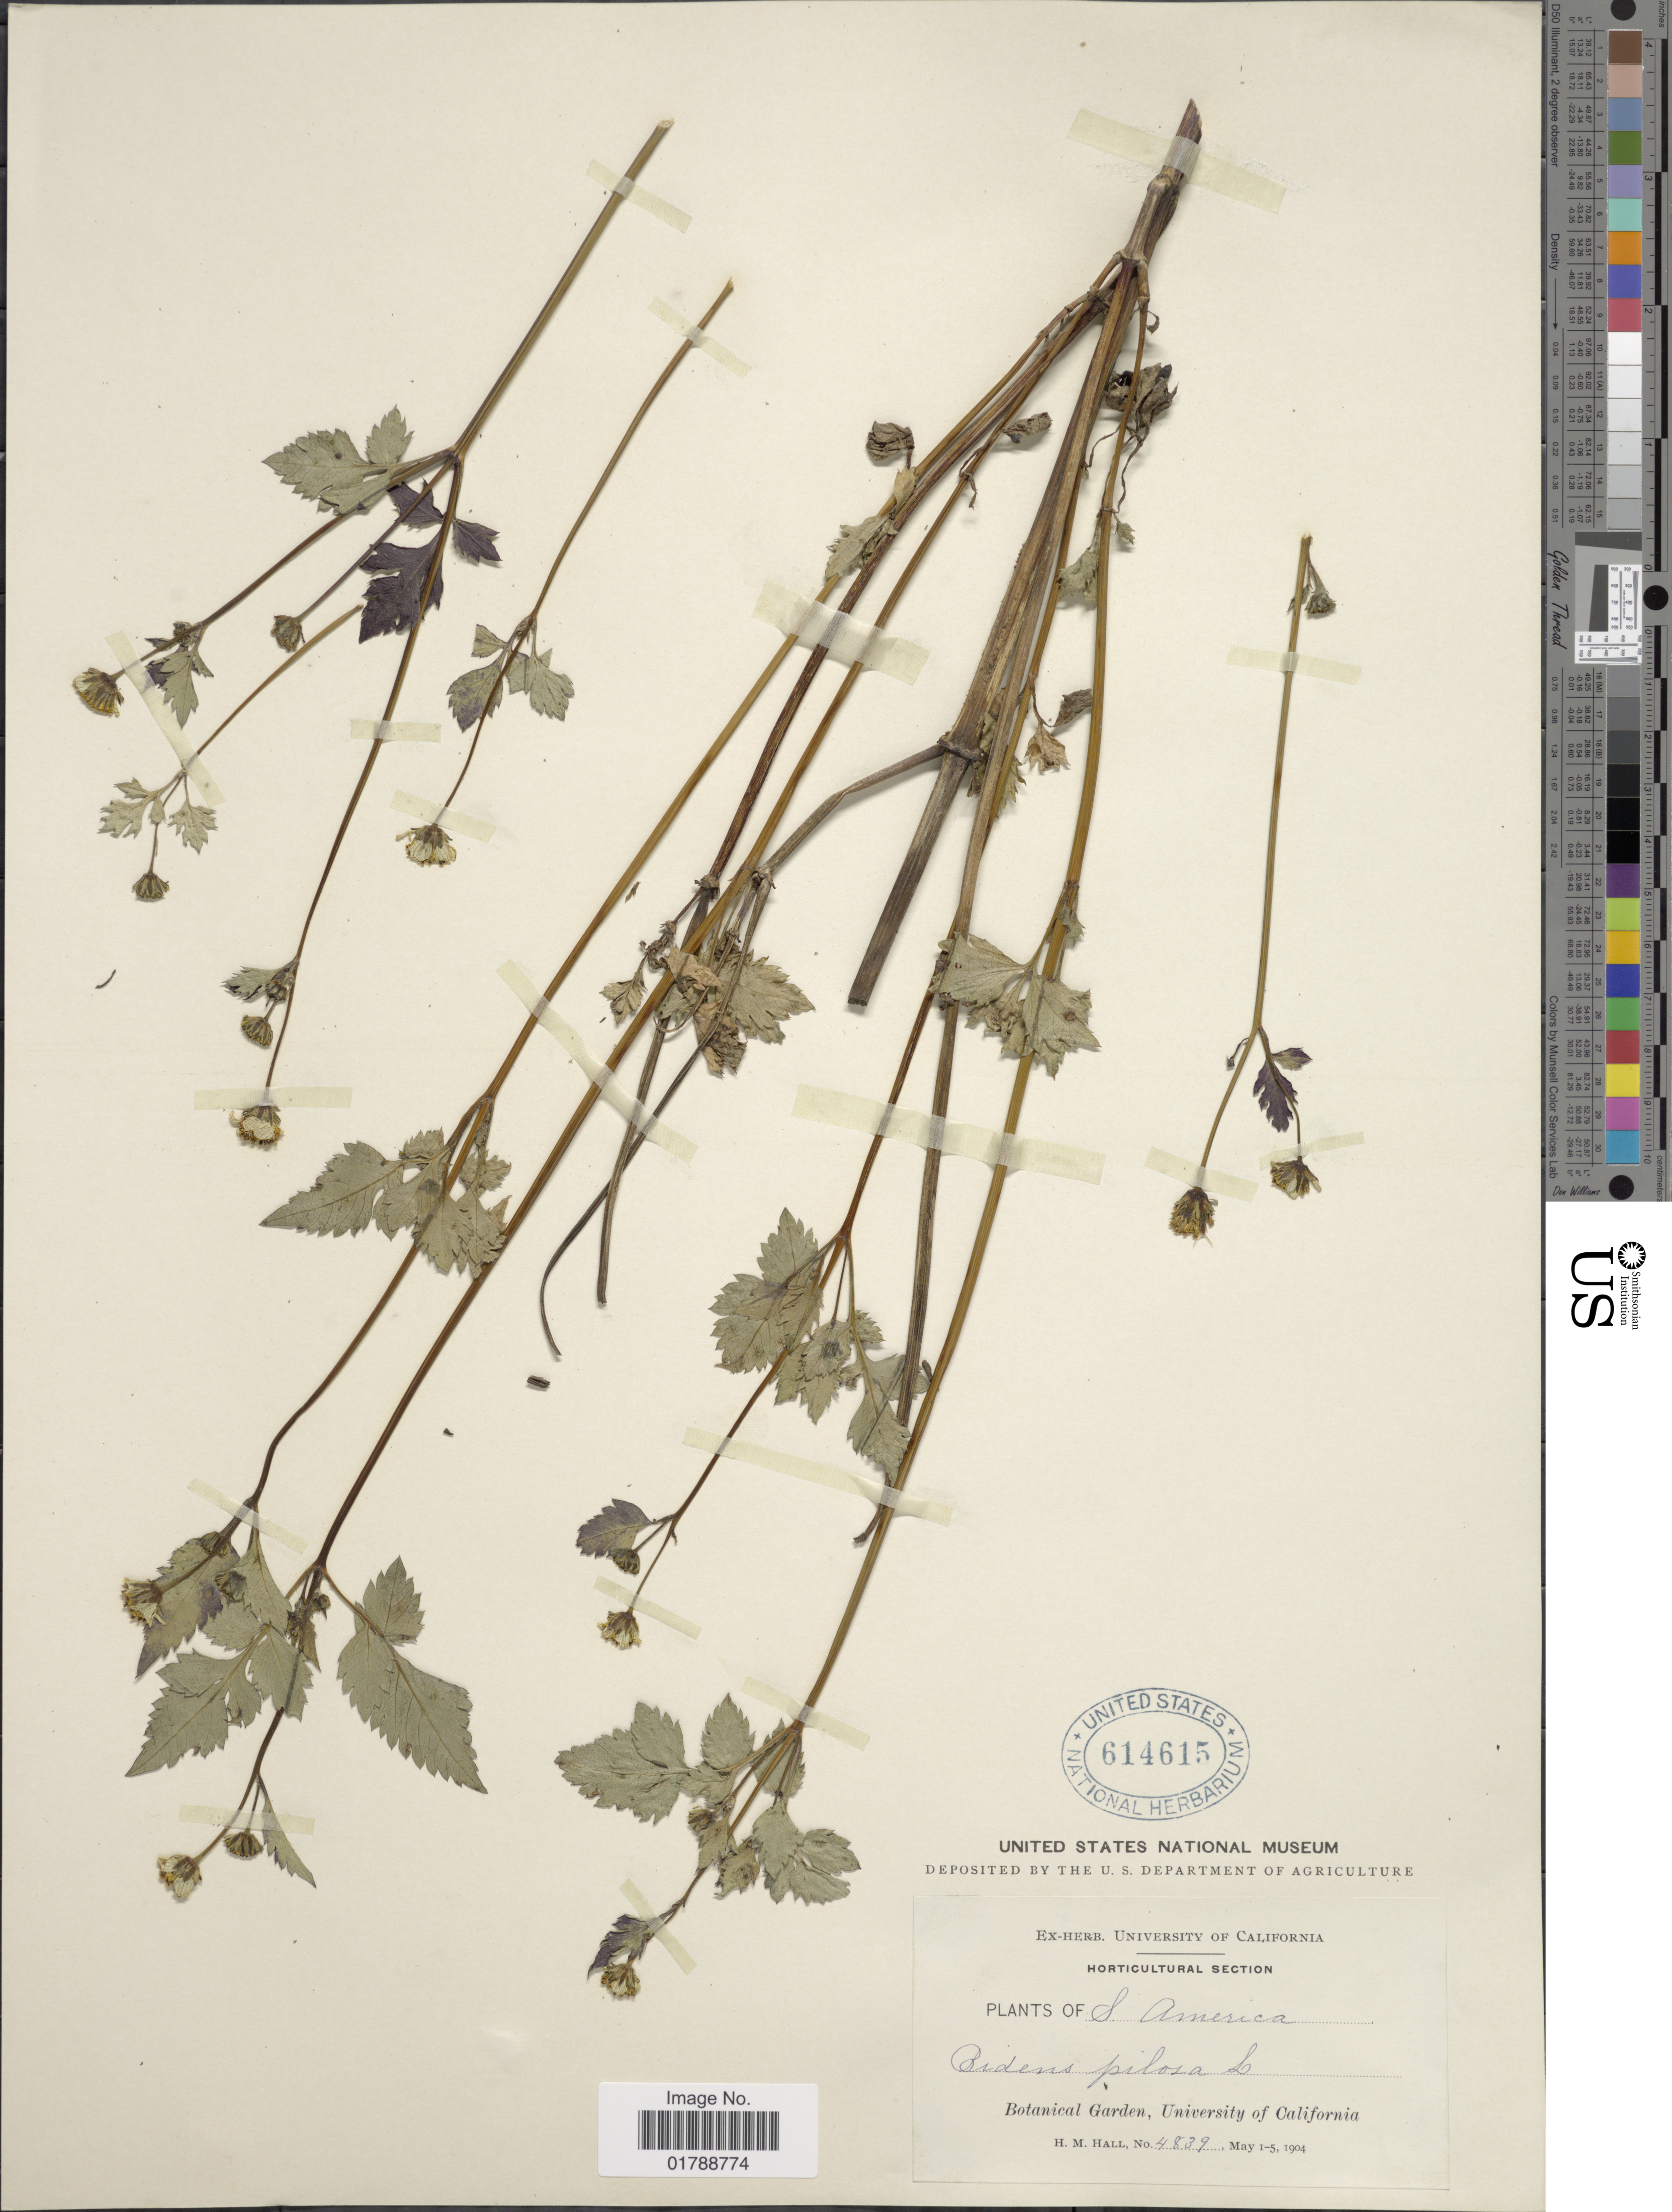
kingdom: Plantae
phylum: Tracheophyta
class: Magnoliopsida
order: Asterales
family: Asteraceae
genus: Bidens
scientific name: Bidens pilosa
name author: L.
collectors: H. M. Hall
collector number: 4839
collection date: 1904-05-01/1904-05-05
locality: S. America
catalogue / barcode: US 614615